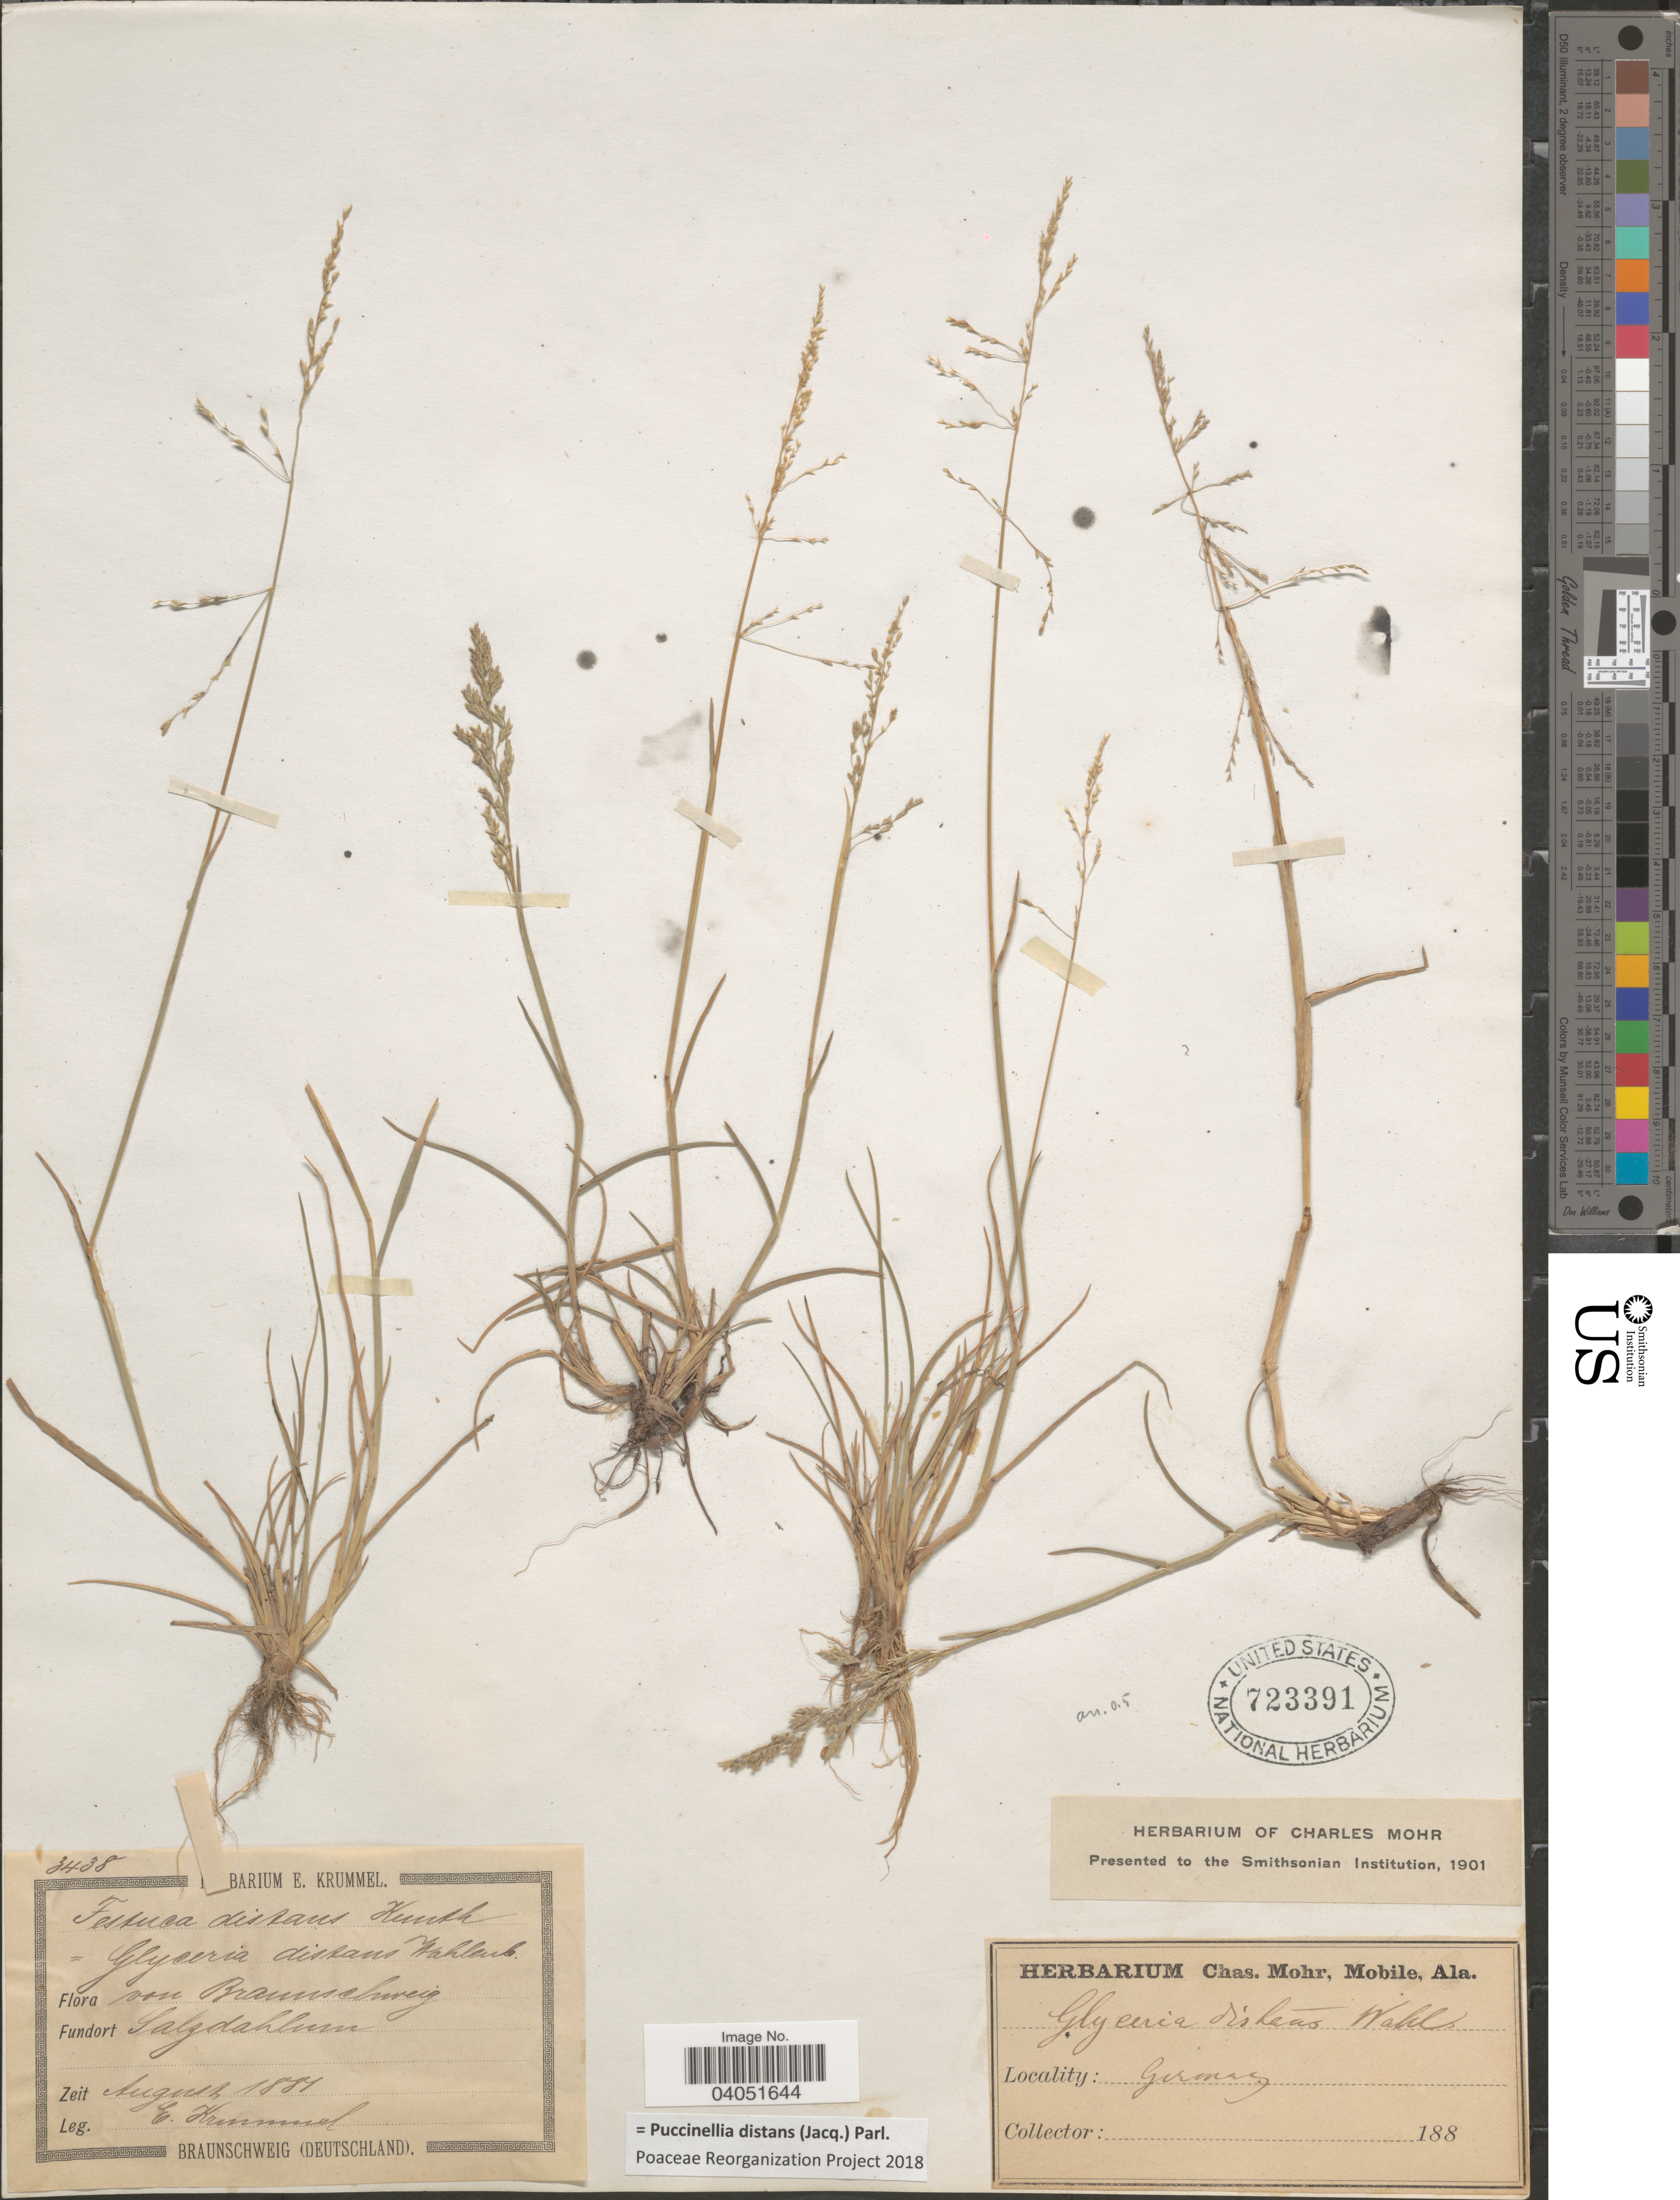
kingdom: Plantae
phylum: Tracheophyta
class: Liliopsida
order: Poales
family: Poaceae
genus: Puccinellia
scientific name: Puccinellia distans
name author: (Jacq.) Parl.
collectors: E. Krummel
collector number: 3438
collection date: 1887-08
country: Germany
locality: Braunschweig. Salzdahlum.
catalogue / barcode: US 723391